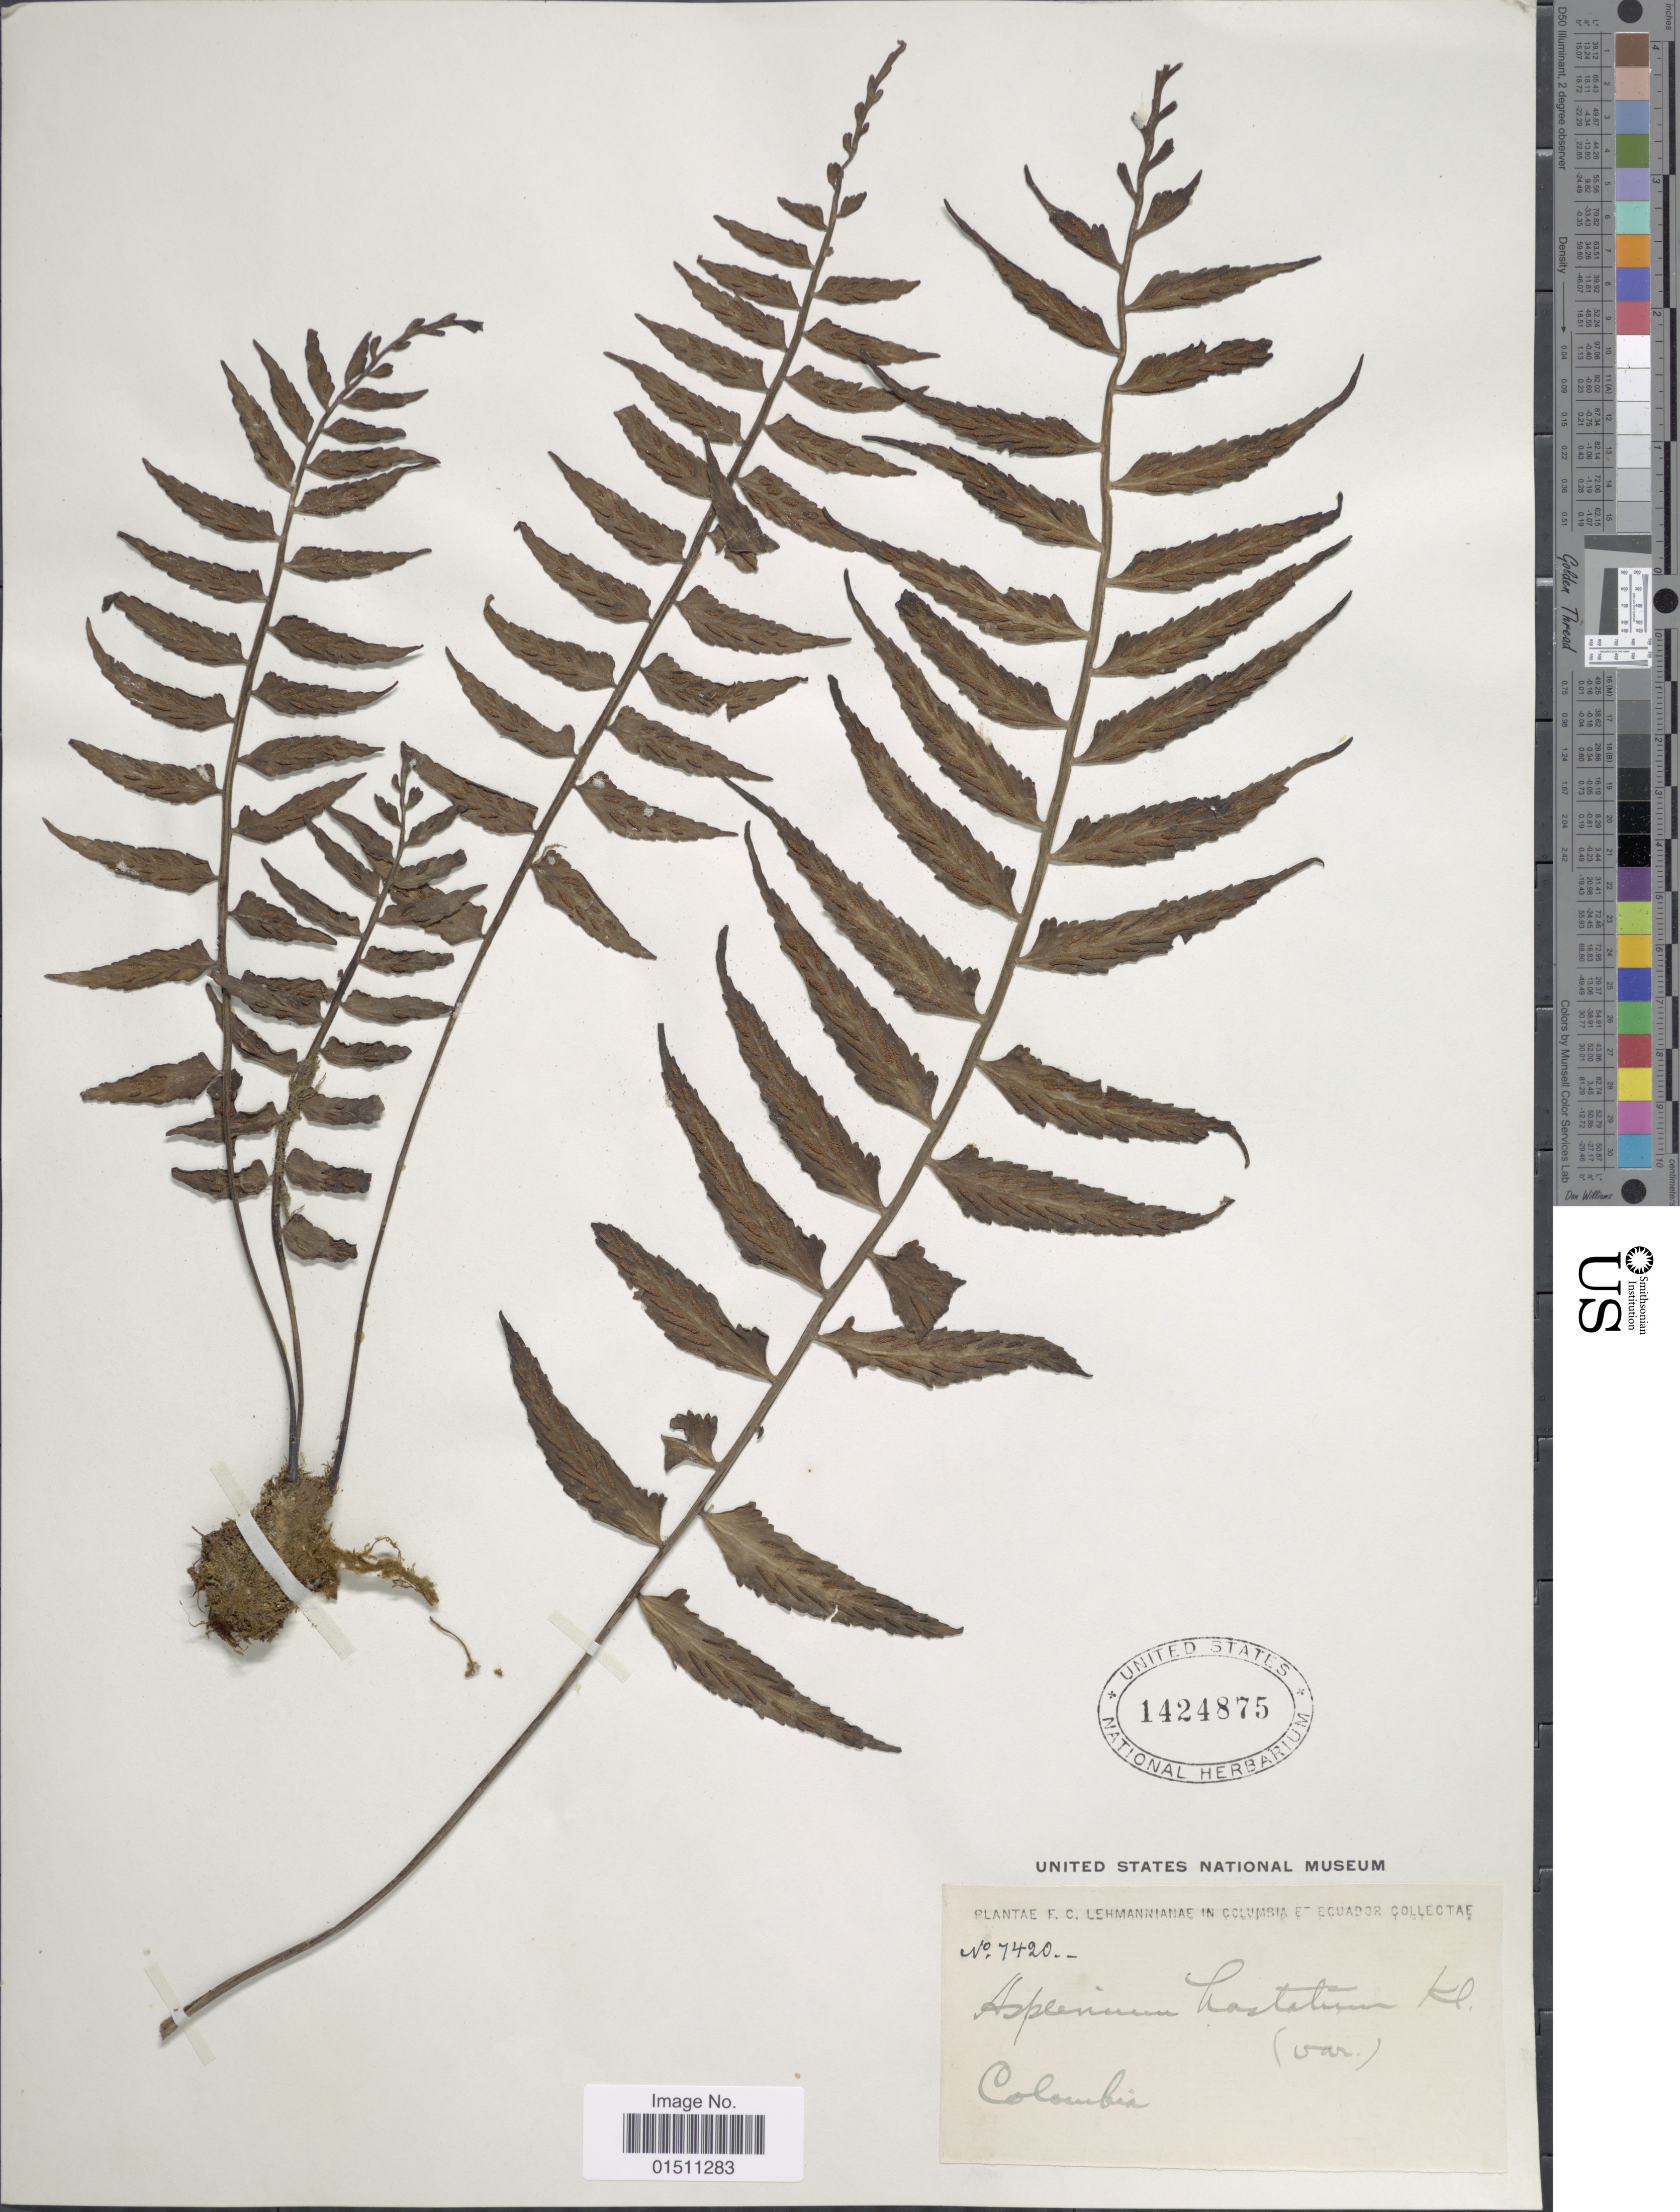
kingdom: Plantae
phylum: Tracheophyta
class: Polypodiopsida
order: Polypodiales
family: Aspleniaceae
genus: Asplenium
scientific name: Asplenium hastatum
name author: Klotzsch ex Kunze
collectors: F. C. Lehmann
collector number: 7420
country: Colombia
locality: Colombia.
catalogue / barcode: US 1424875